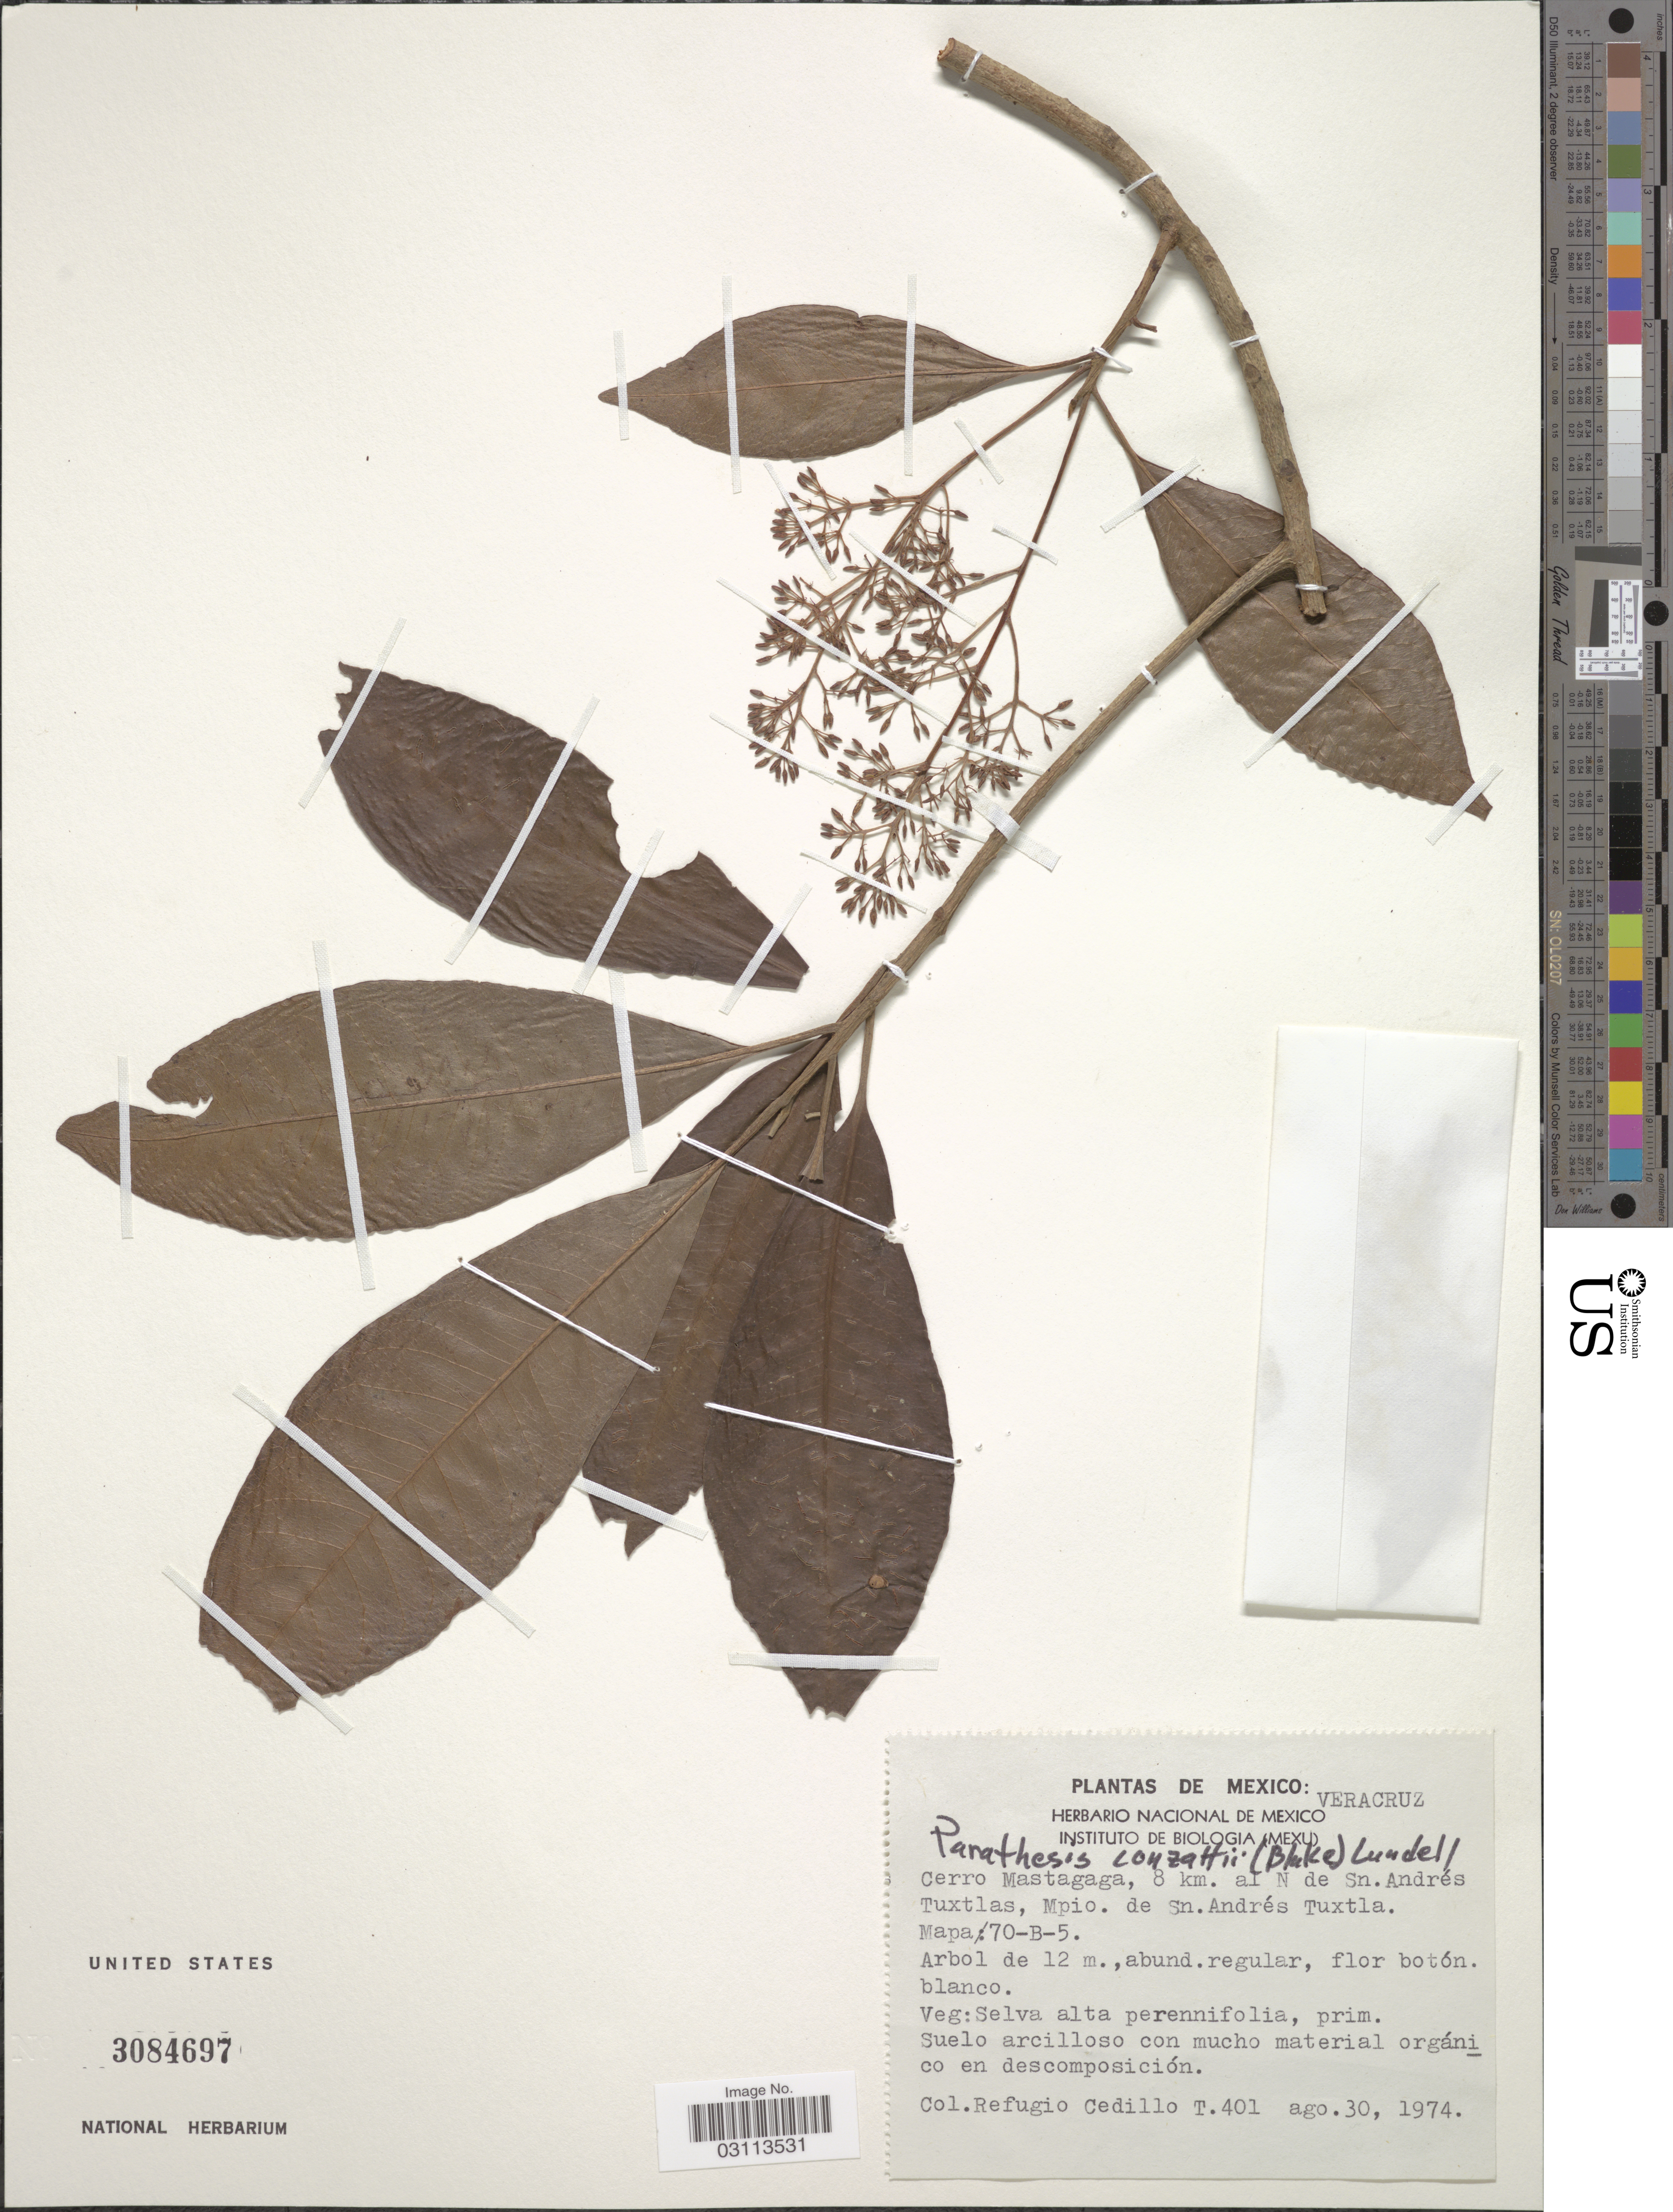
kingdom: Plantae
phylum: Tracheophyta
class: Magnoliopsida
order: Ericales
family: Primulaceae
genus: Parathesis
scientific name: Parathesis sp.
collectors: R. Cedillo T.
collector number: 401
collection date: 1974-08-30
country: Mexico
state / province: Veracruz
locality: Veracruz. Cerro Mastagaga, 8 km. al N de Sn. Andrés Tuxtlas, Mpio. de Sn. Andrés Tuxtla. Mapa: 70-B-5.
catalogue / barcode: US 3084697